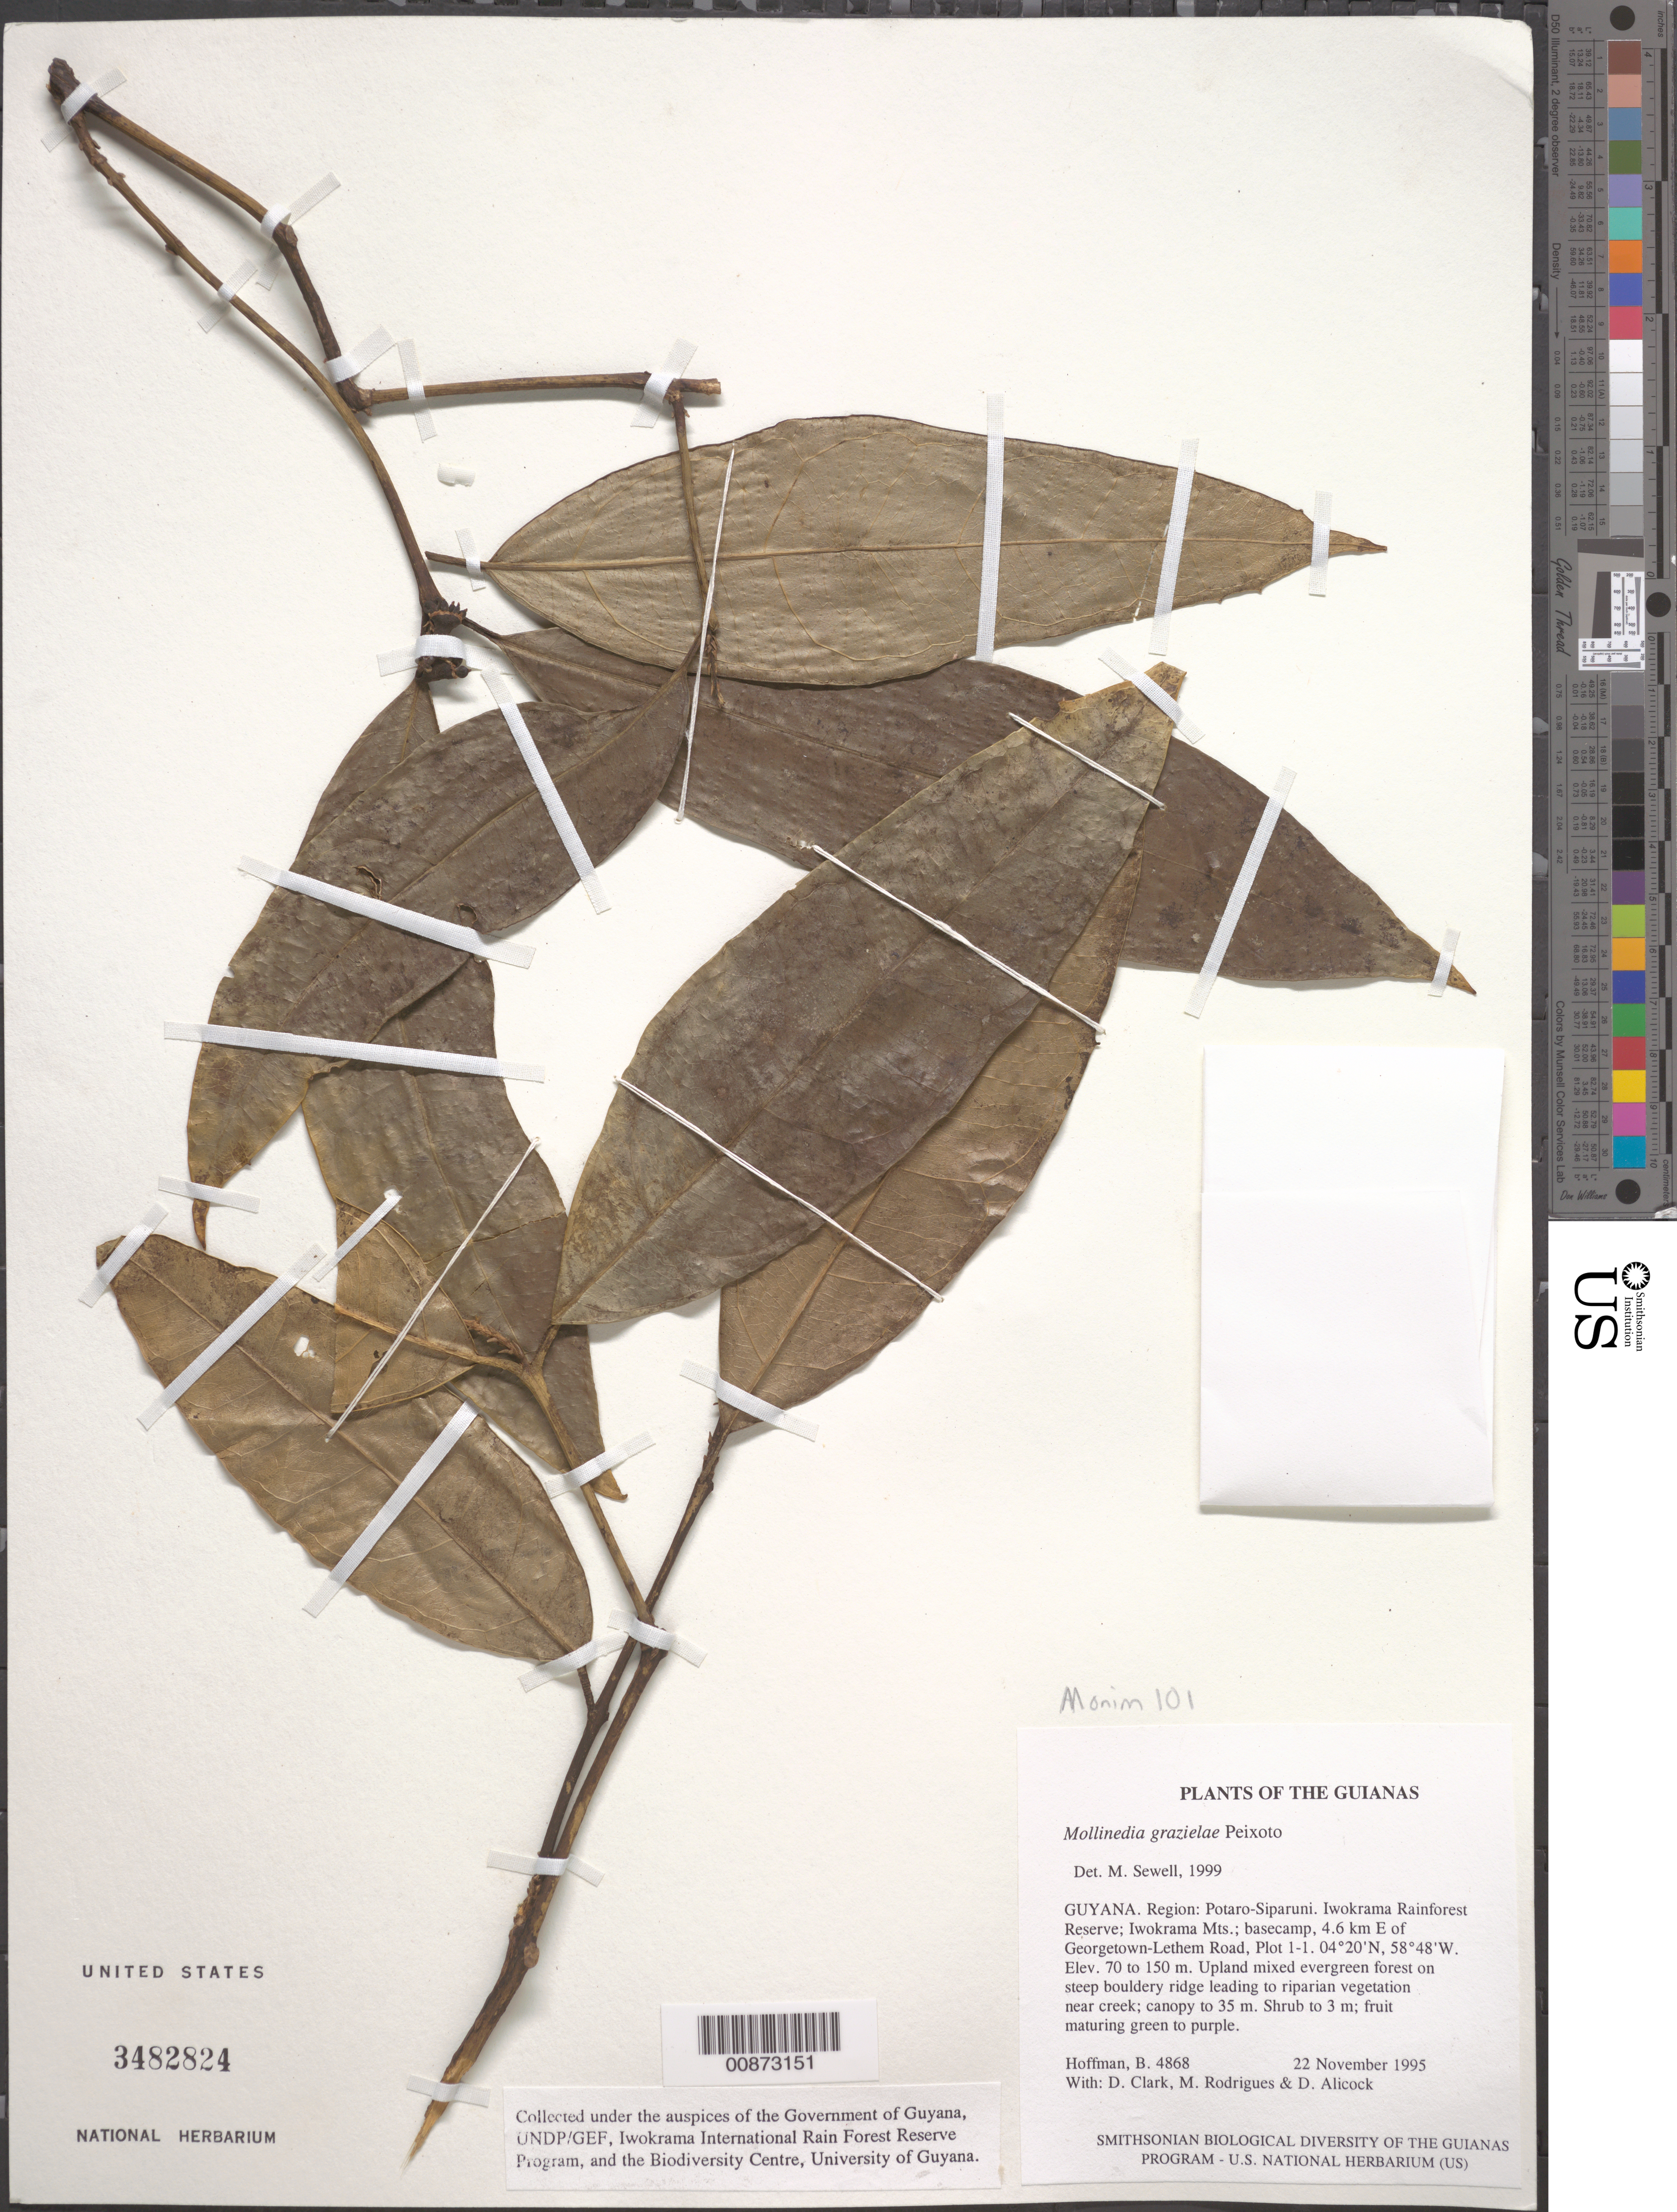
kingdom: Plantae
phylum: Tracheophyta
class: Magnoliopsida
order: Laurales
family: Monimiaceae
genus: Mollinedia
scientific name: Mollinedia grazielae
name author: Peixoto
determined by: Sewell, M.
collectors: B. Hoffman, H. D. Clarke, M. Rodrigues & D. Allicock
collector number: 4868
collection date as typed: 22 November 1995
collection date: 1995-11-22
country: Guyana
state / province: Potaro-Siparuni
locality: Iwokrama Rainforest Reserve; Iwokrama Mts.; basecamp at end of 4.6 km cut line E of Georgetown-Lethem Road, Iwokrama Plot 1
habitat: Upland mixed evergreen forest on steep bouldery ridge leading to riparian vegetation near creek; canopy to 35 m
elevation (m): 70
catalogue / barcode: US 3482824